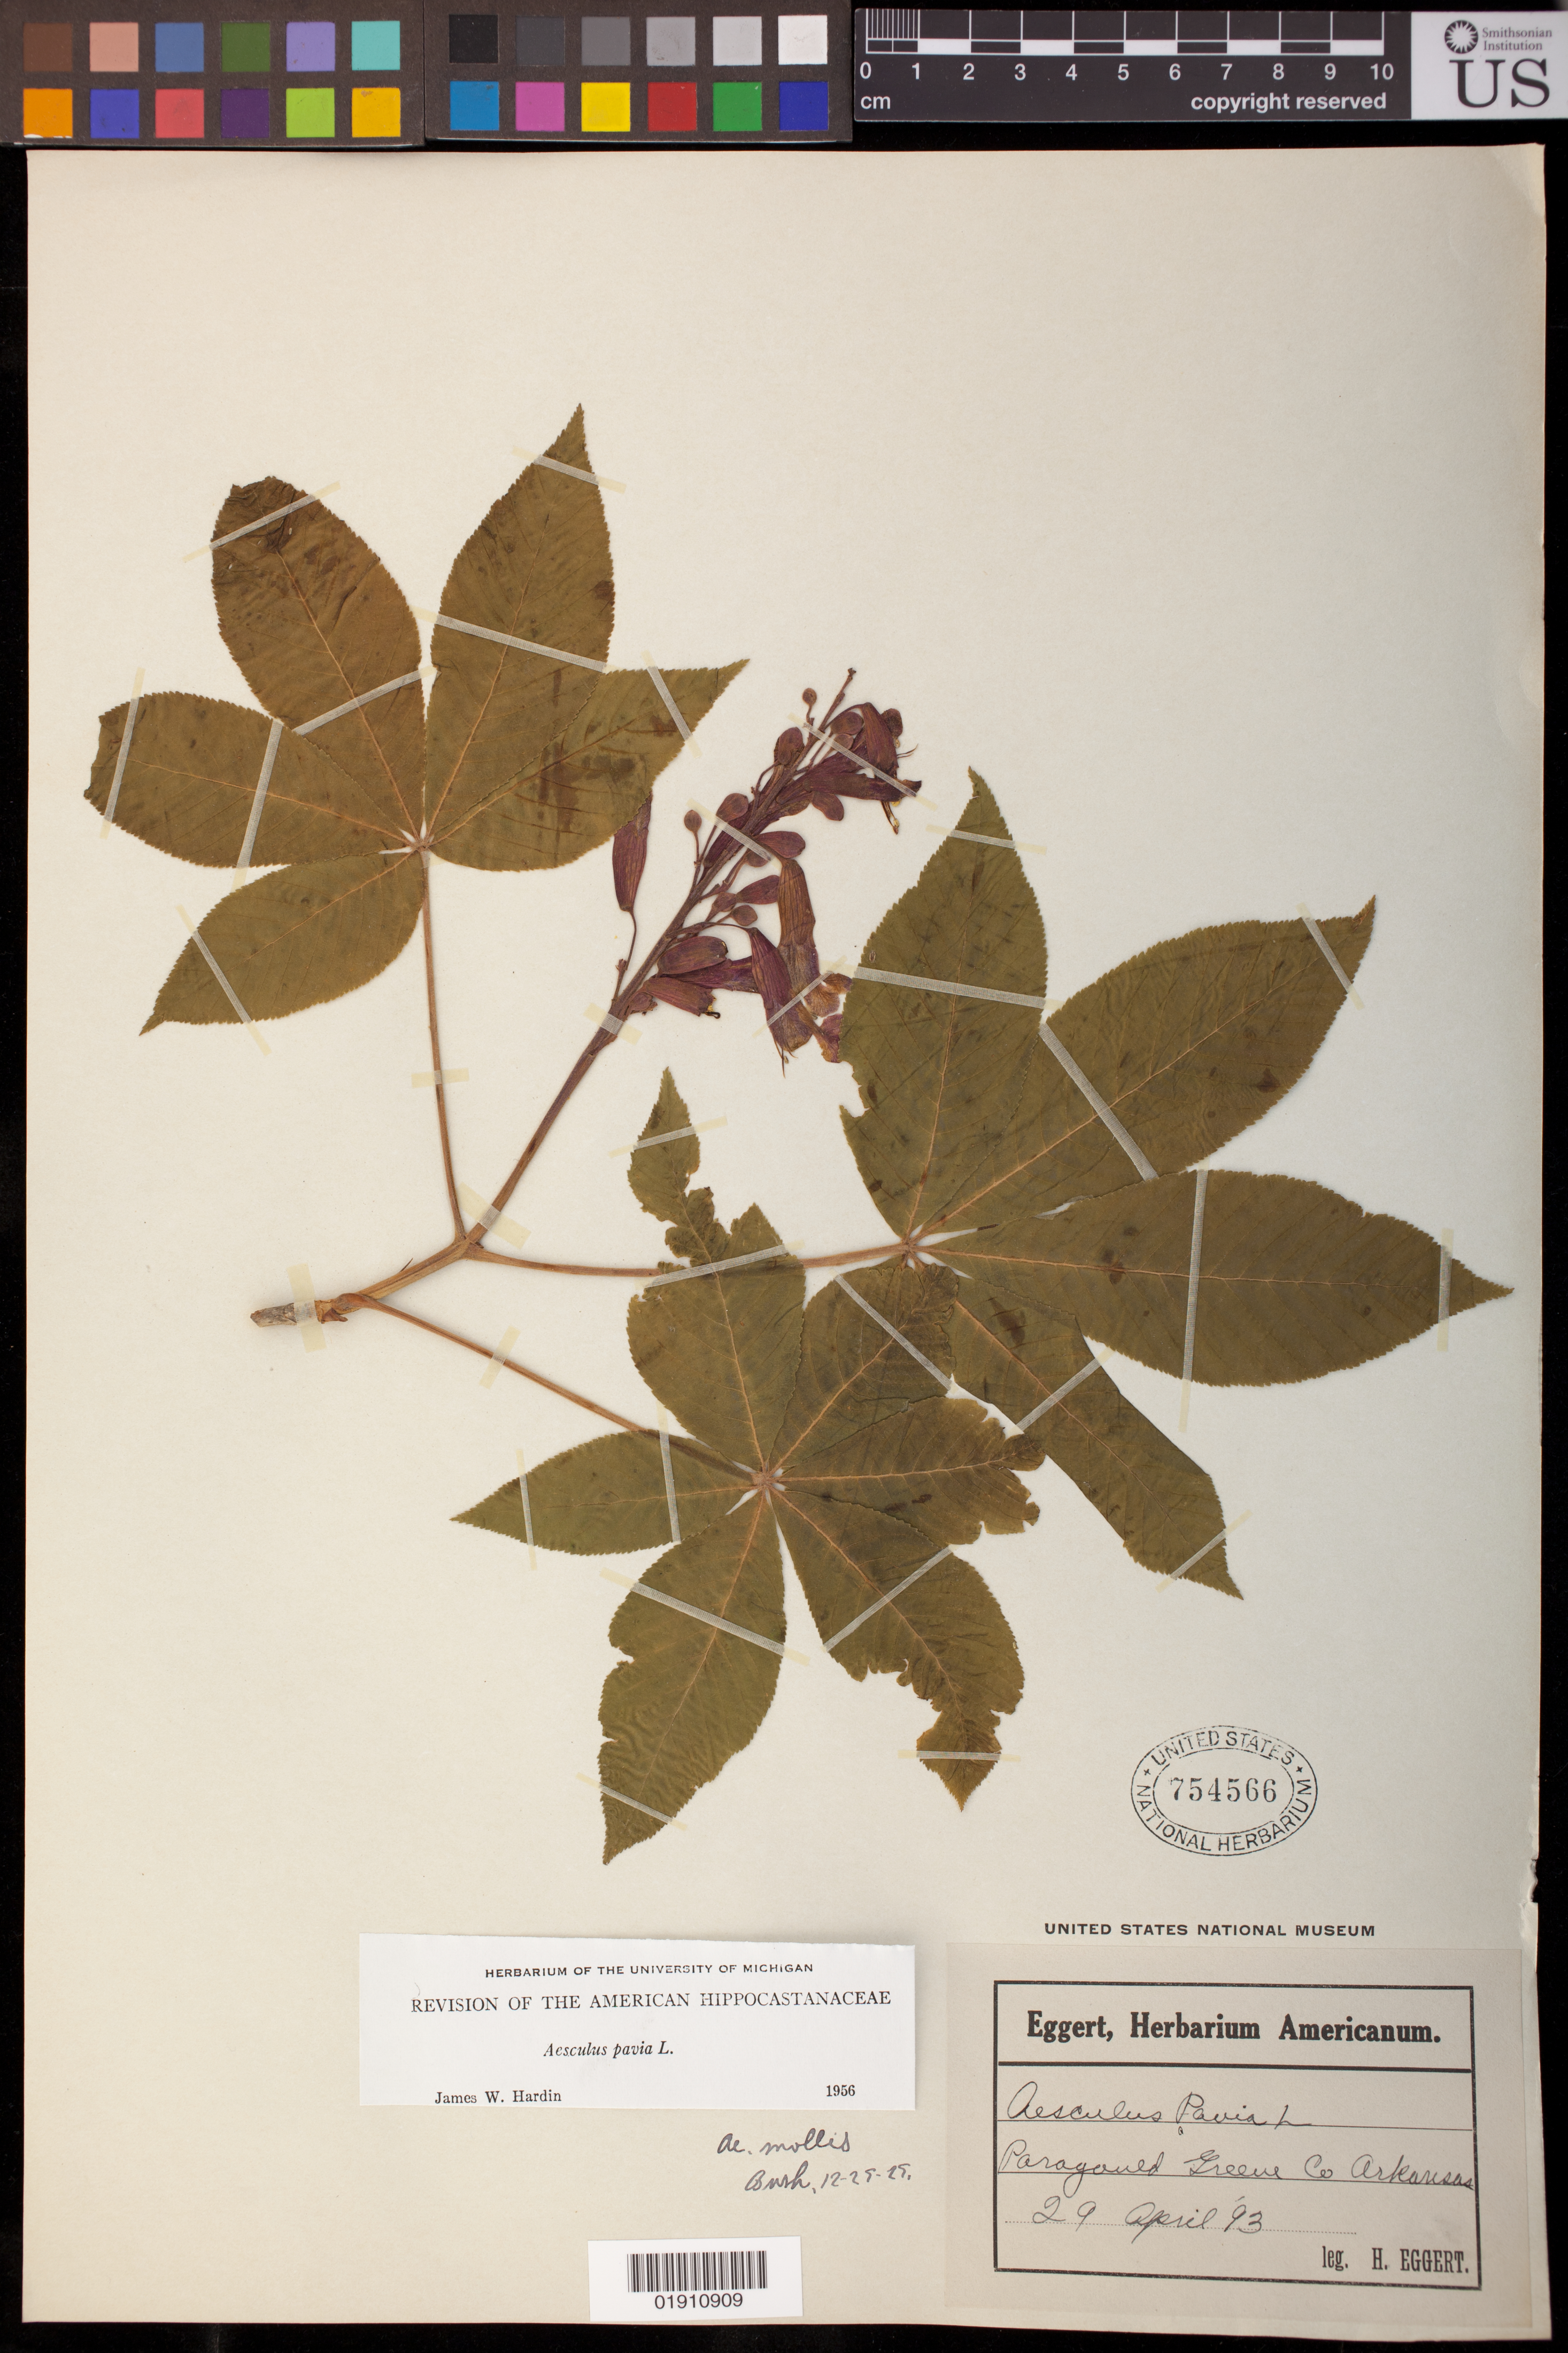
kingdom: Plantae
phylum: Tracheophyta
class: Magnoliopsida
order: Sapindales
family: Sapindaceae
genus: Aesculus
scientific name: Aesculus pavia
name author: L.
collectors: H. Eggert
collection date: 1893-04-29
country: United States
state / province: Arkansas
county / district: Greene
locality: Paragould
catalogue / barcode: US 754566